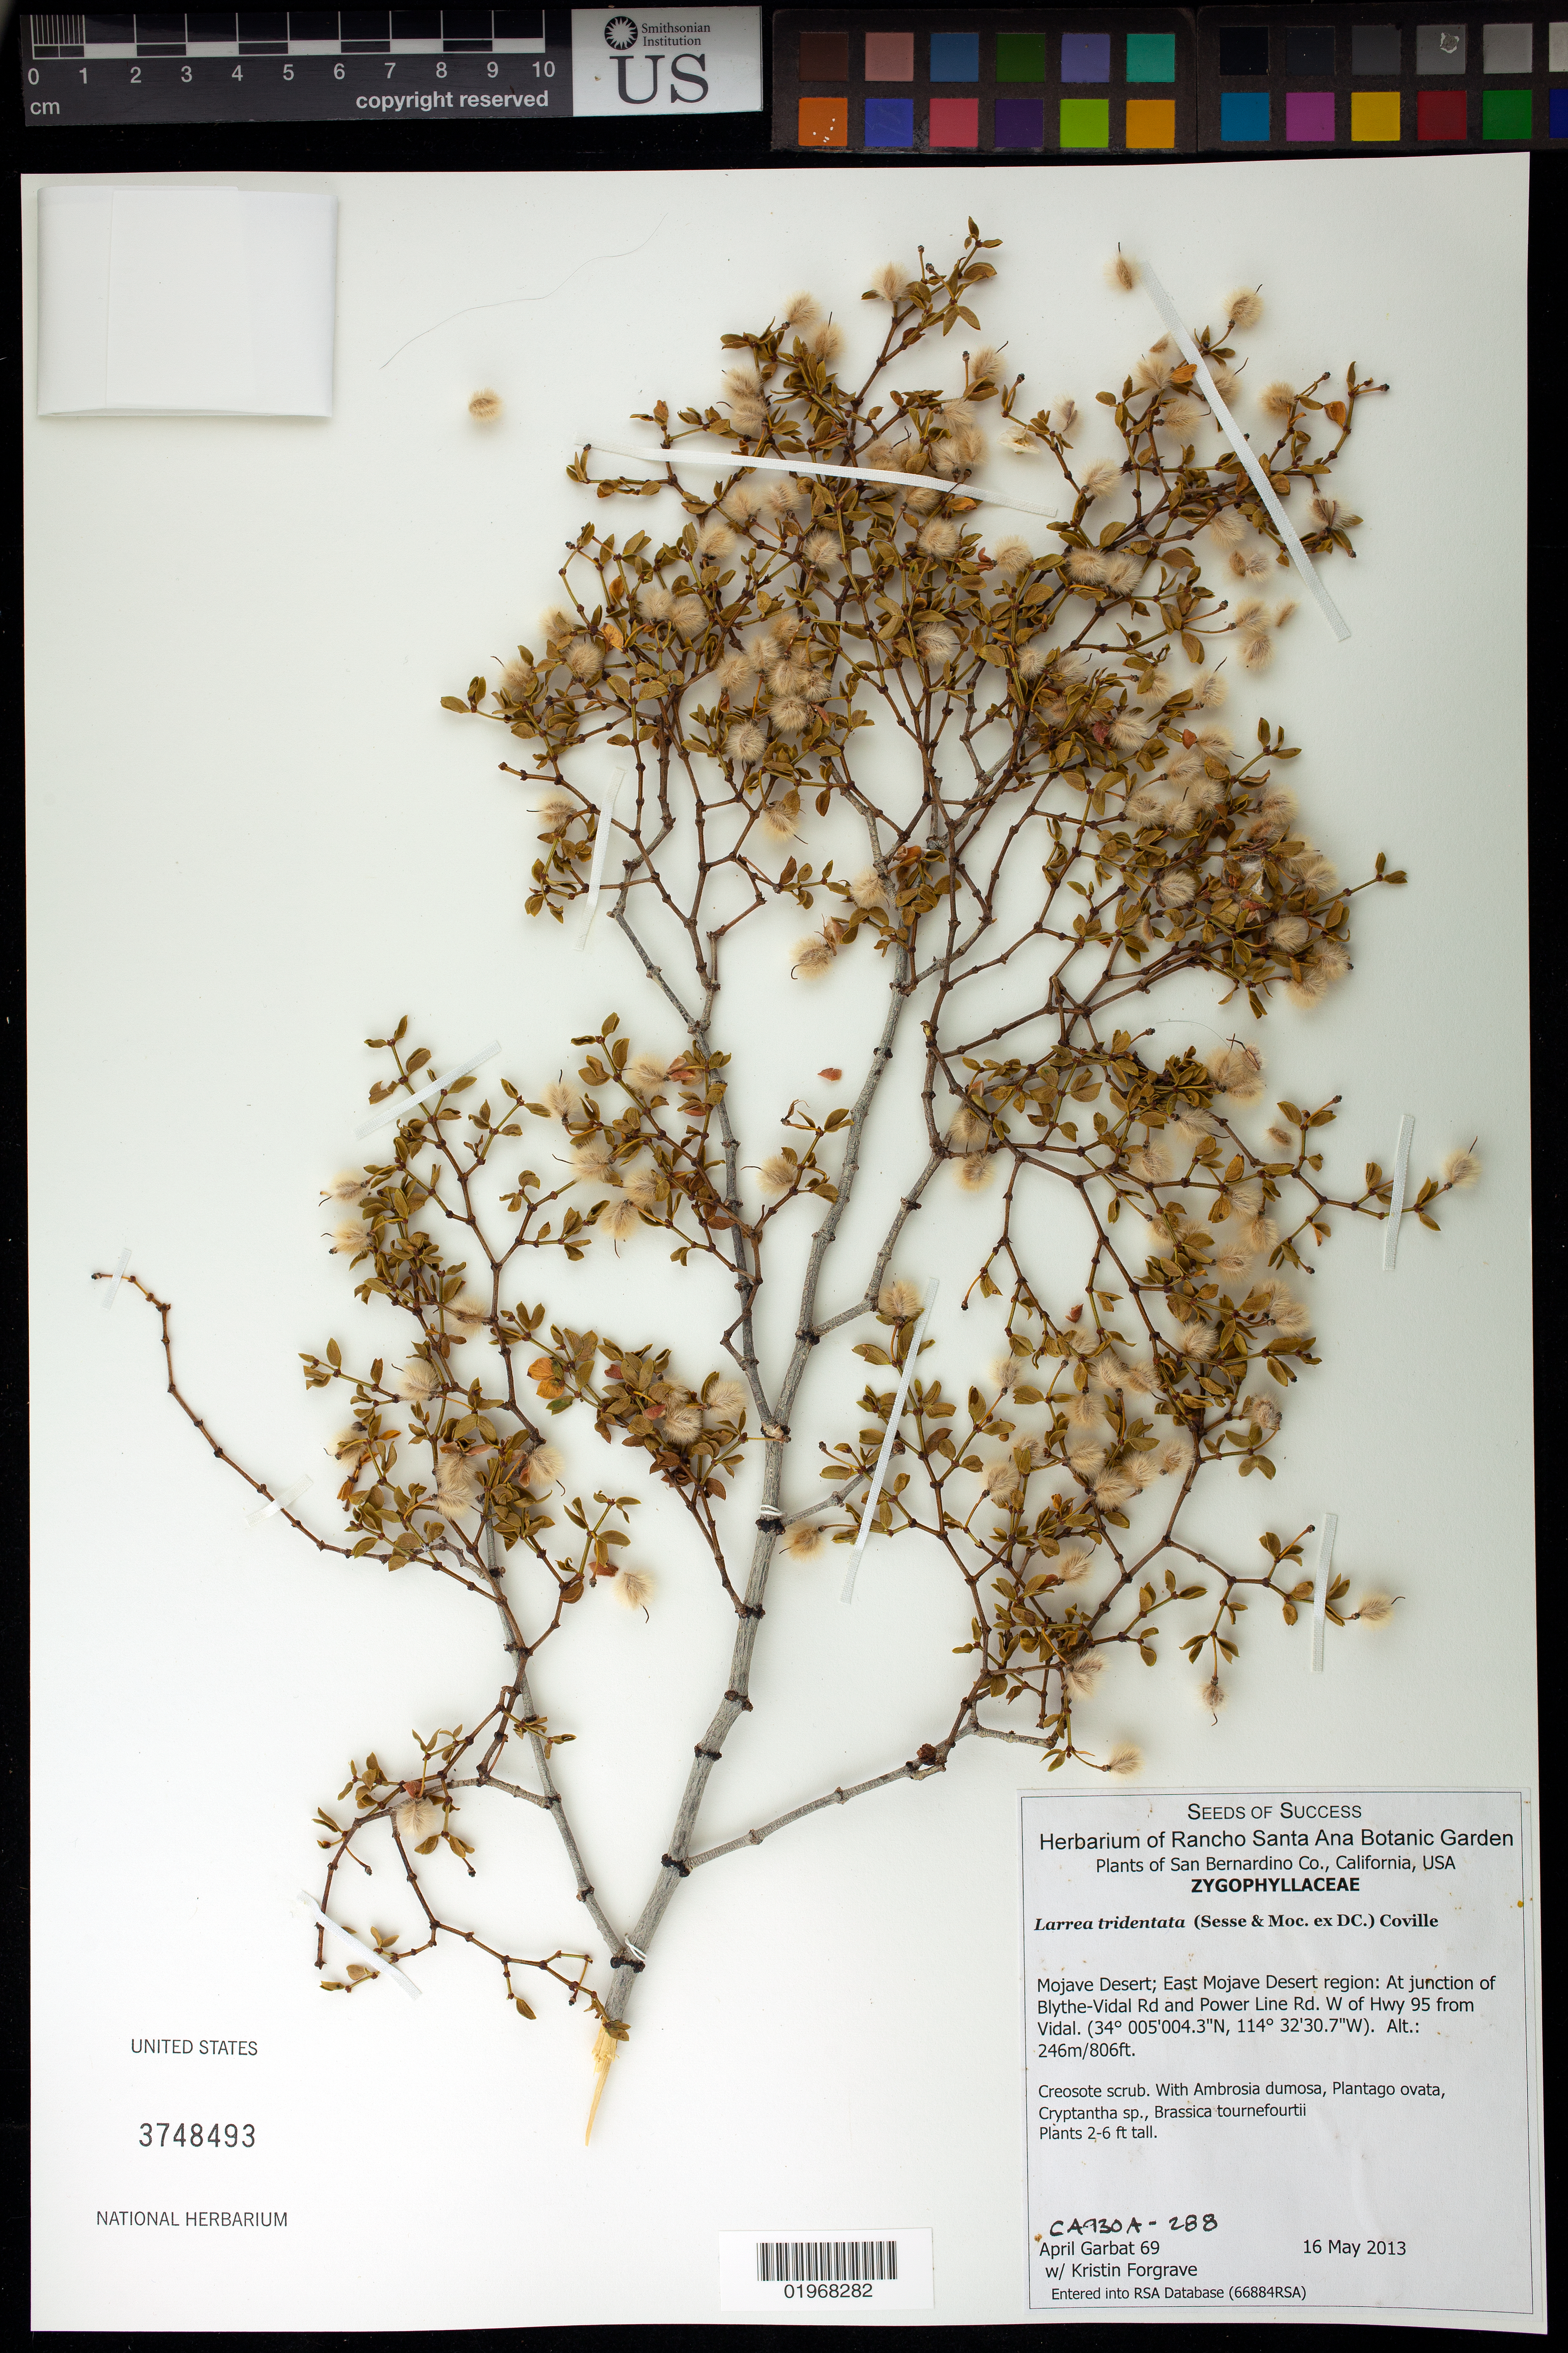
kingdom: Plantae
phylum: Tracheophyta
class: Magnoliopsida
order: Zygophyllales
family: Zygophyllaceae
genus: Larrea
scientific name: Larrea tridentata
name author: (Sessé & Moc. ex DC.) Coville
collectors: A. Garbat & K. Forgrave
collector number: CA930A-288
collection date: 2013-05-16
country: United States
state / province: California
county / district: San Bernardino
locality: At jct of Blythe-Vidal Rd and Power Line Rd. W of Hwy 95 from Vidal.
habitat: Creosote scrub. With Ambrosia dumosa, Plantago ovata, Cryptantha sp., Brassica tournefourtii.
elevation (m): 246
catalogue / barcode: US 3748493